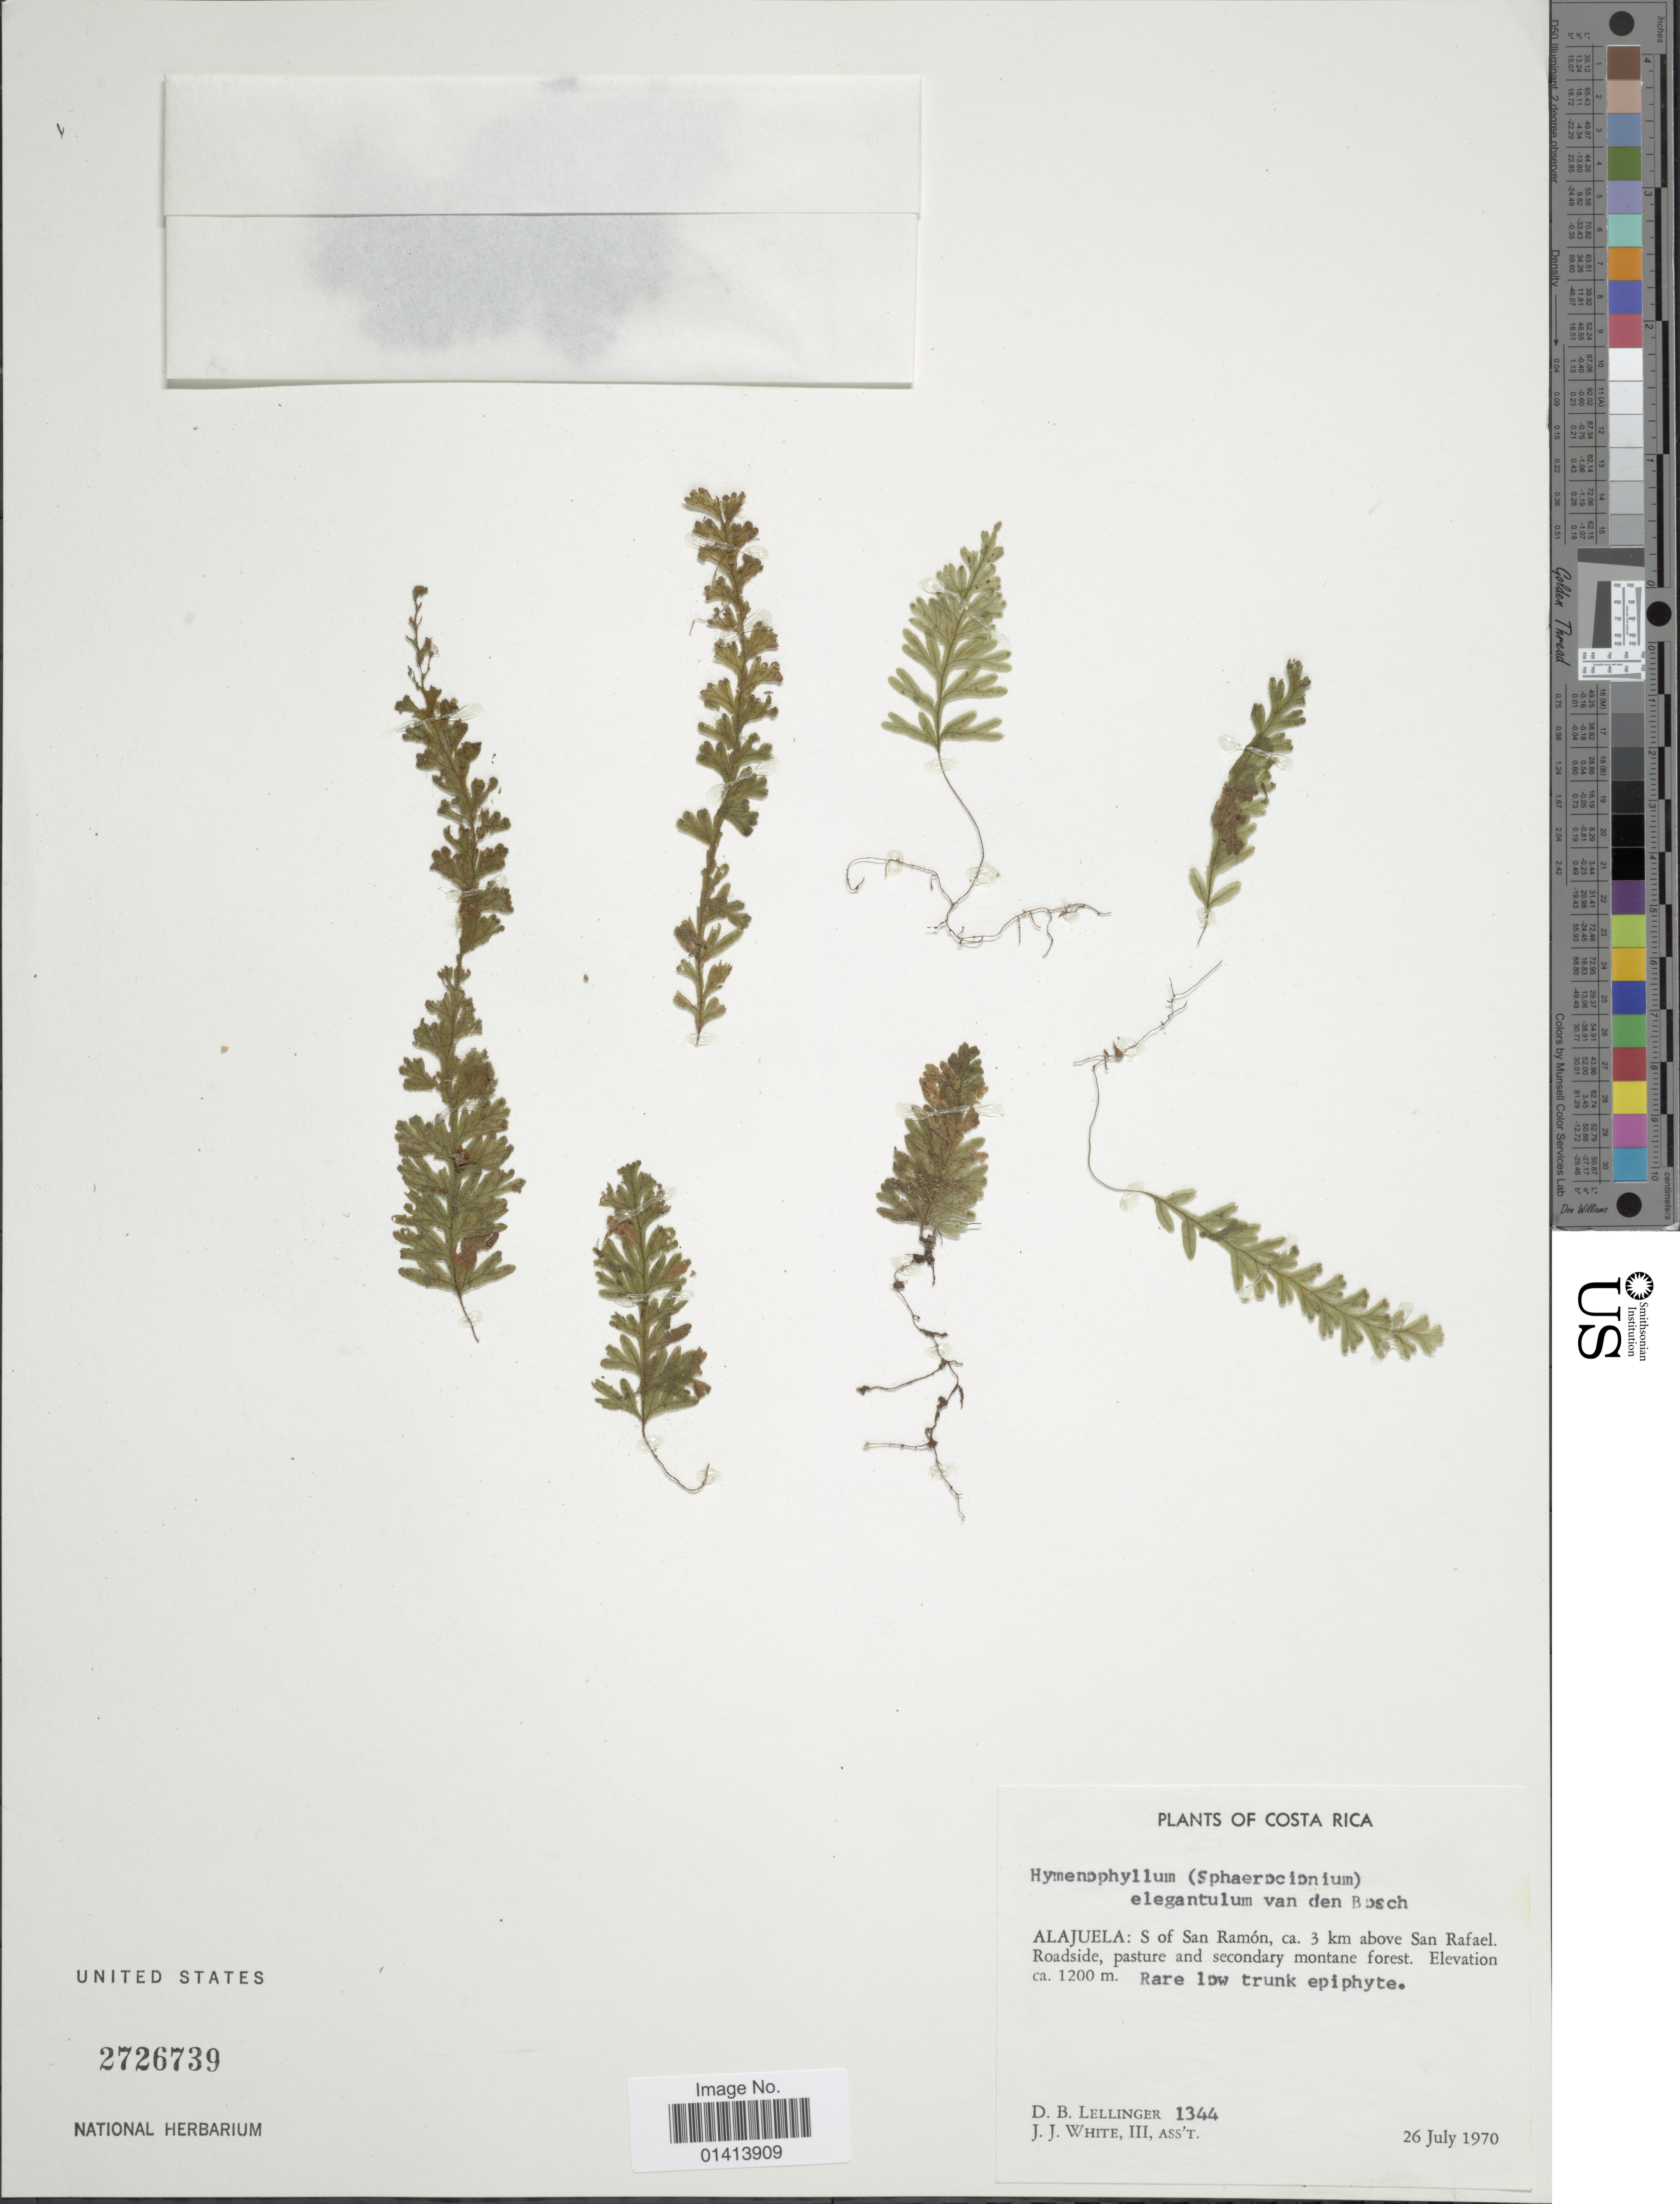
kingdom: Plantae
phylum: Tracheophyta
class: Polypodiopsida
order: Hymenophyllales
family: Hymenophyllaceae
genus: Hymenophyllum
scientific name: Hymenophyllum elegantulum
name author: Bosch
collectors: D. B. Lellinger & J. J. White III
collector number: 1344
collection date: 1970-07-26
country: Costa Rica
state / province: Alajuela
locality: S of San Ramon, ca 3 km above San rafael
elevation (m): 1200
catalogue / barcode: US 2726739